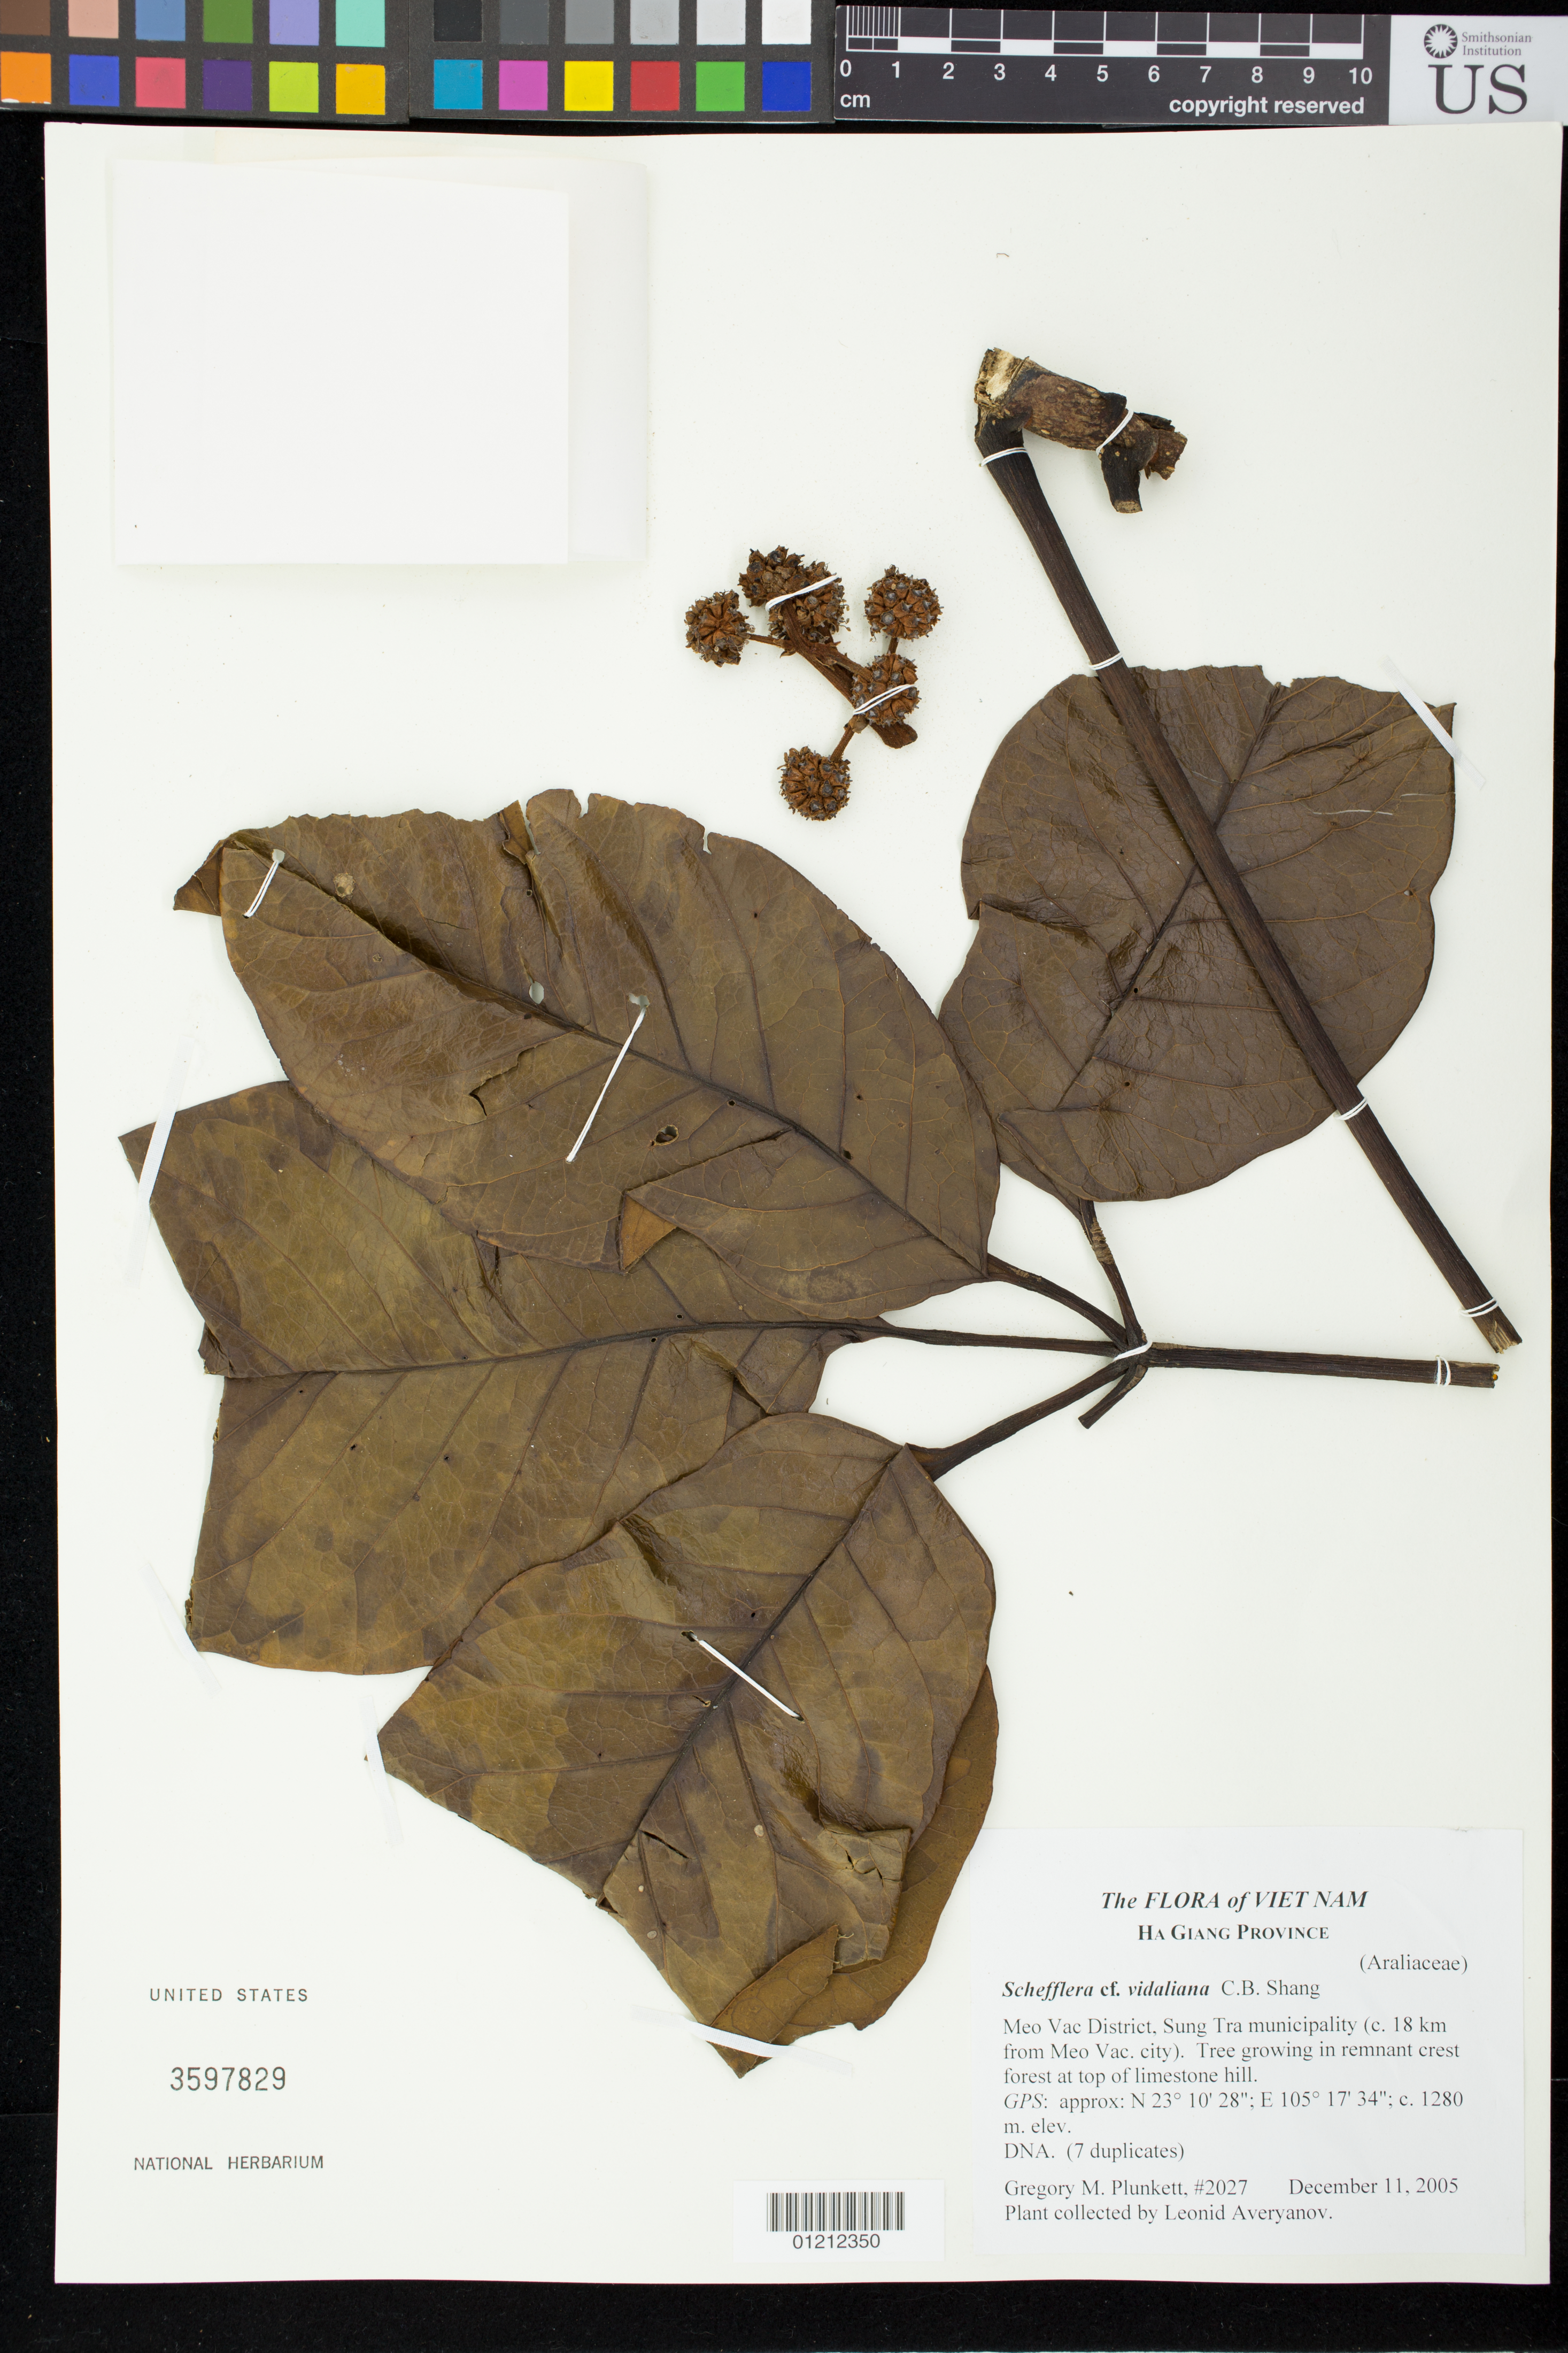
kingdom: Plantae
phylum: Tracheophyta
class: Magnoliopsida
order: Apiales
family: Araliaceae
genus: Schefflera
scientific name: Schefflera vidaliana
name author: C.B. Shang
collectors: G. M. Plunkett & L. Averyanov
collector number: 2027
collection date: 2005-12-11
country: Vietnam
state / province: Ha Giang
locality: Meo Vac District, Sung Tra municipality (c. 18 km from Meo Vac. city).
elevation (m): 1280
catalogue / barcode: US 3597829